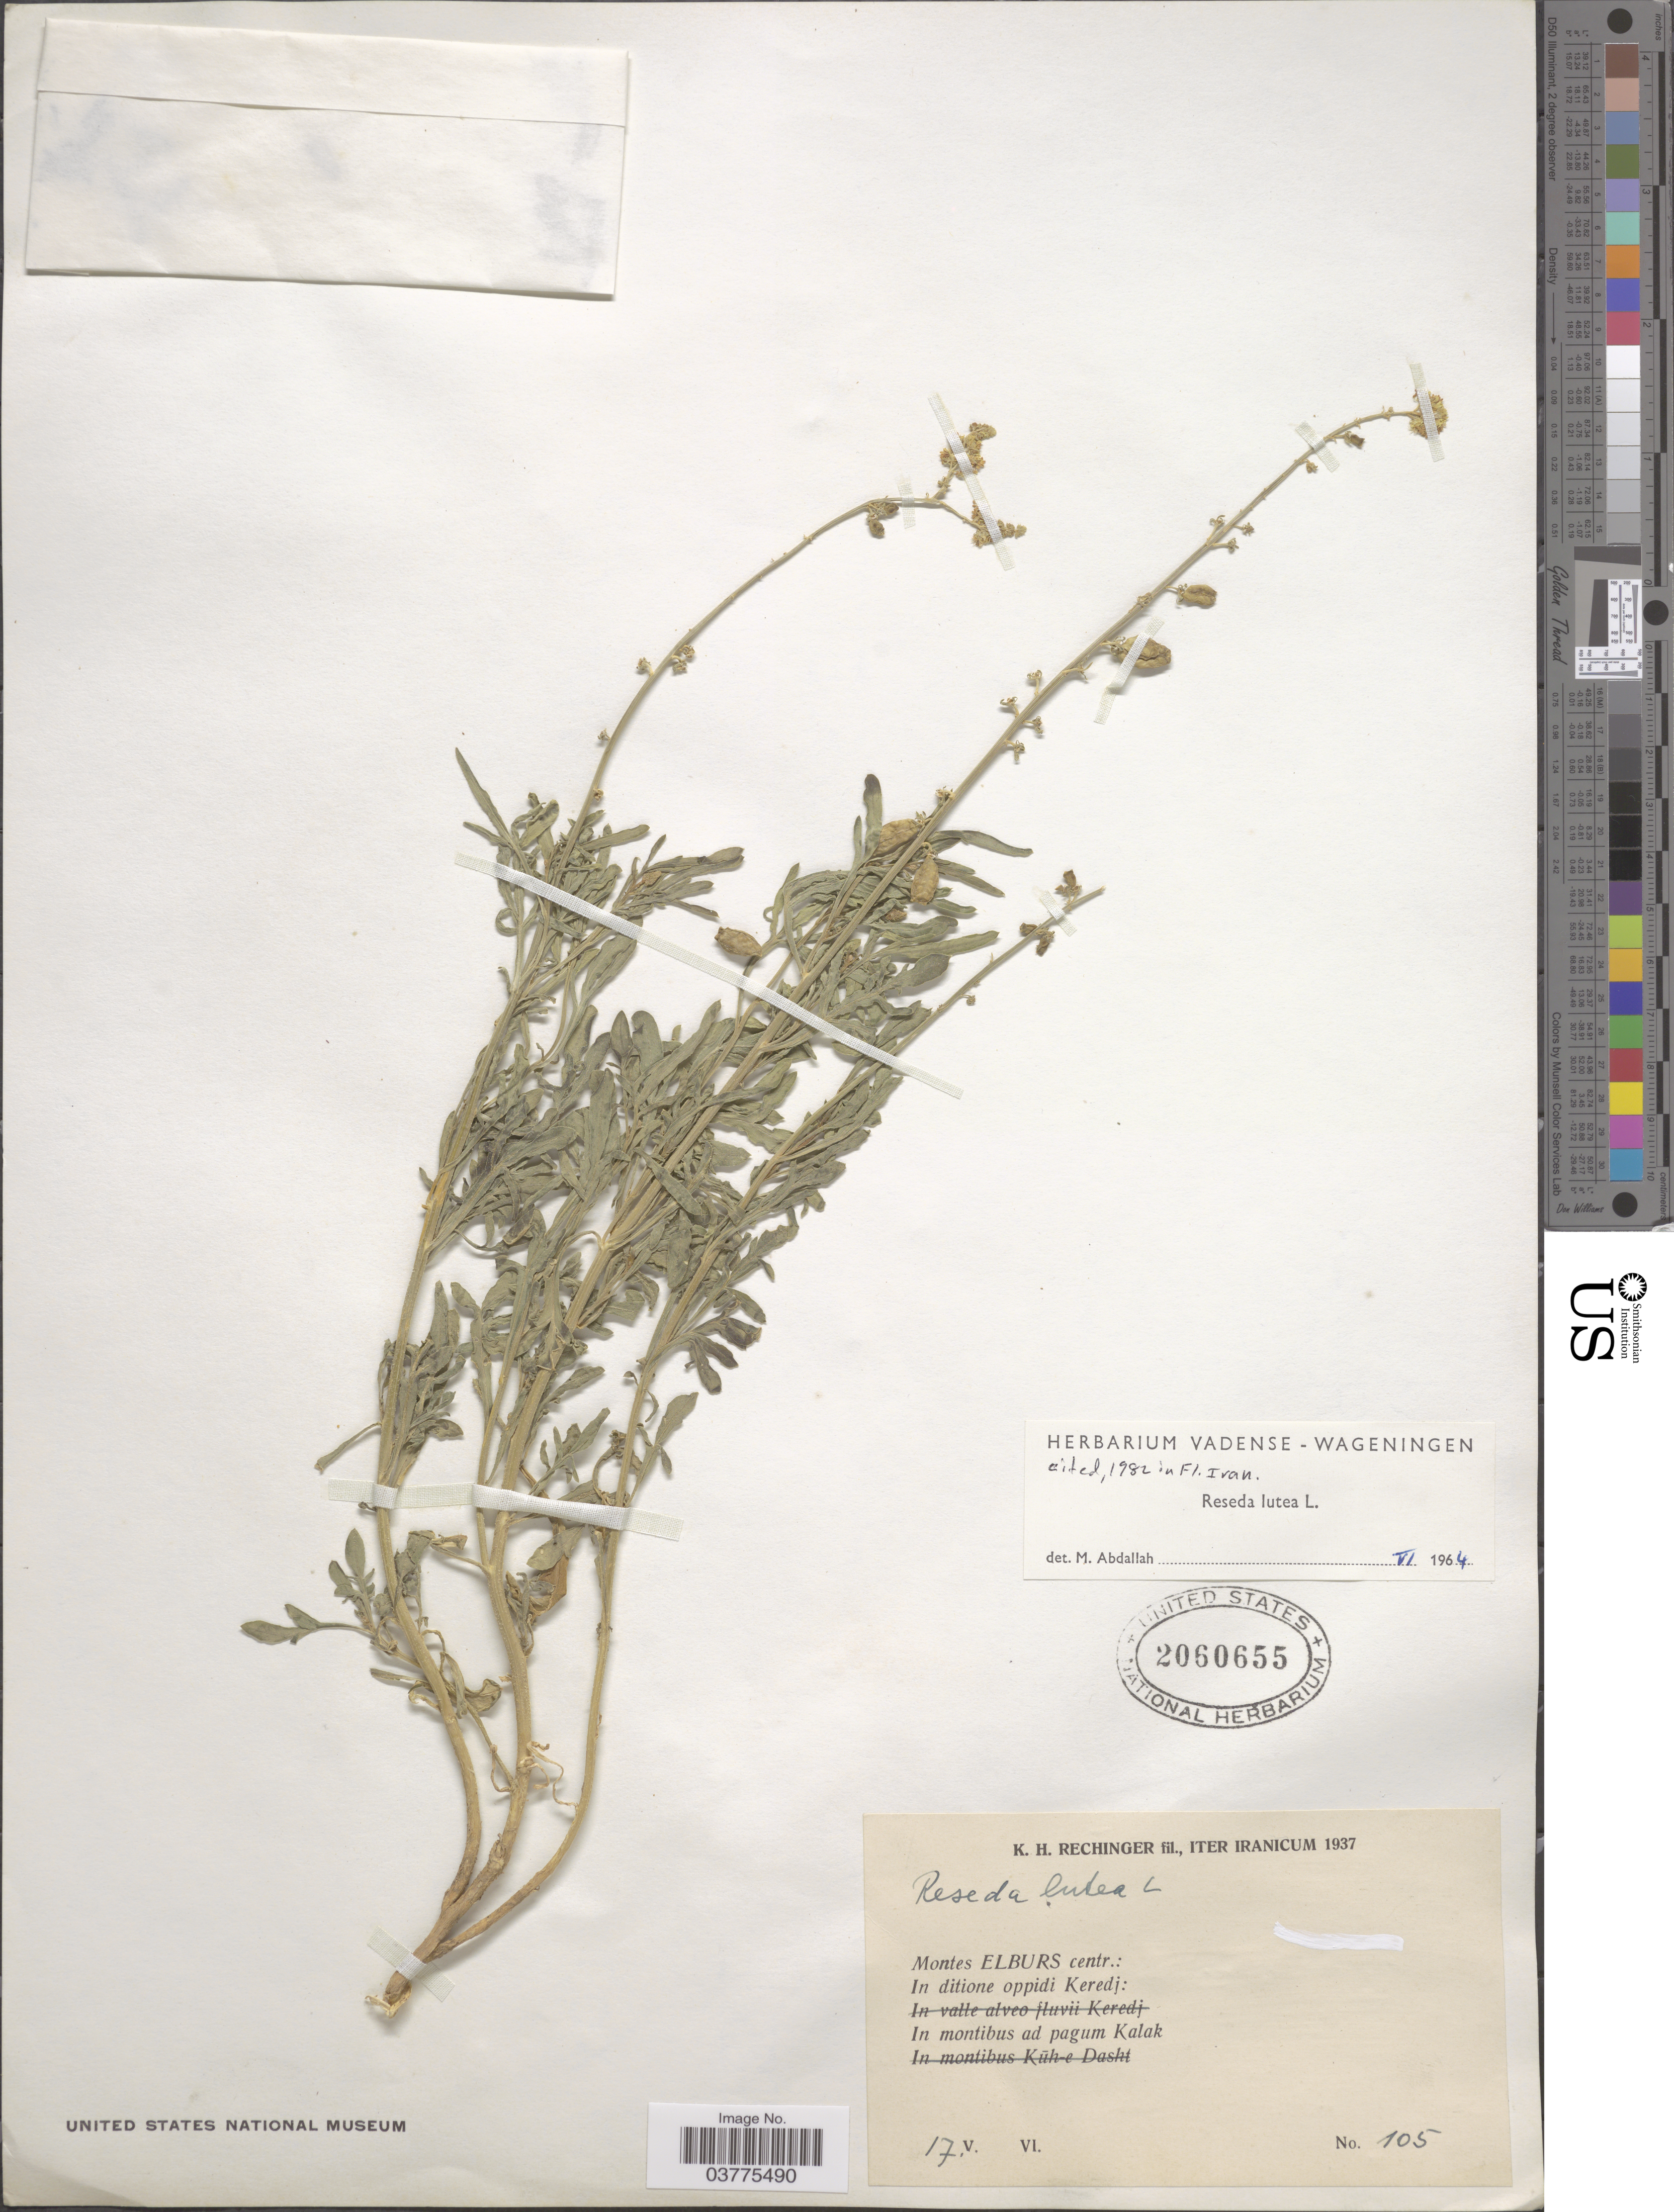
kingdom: Plantae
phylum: Tracheophyta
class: Magnoliopsida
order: Brassicales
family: Resedaceae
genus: Reseda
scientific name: Reseda lutea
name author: L.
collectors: K. H. Rechinger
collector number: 105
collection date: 1937-05-17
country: Iran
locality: Iter Iranicum. Montes Elburs centr.: In ditione oppidi Keredj: In montibus ad pagum Kalak.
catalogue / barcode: US 2060655